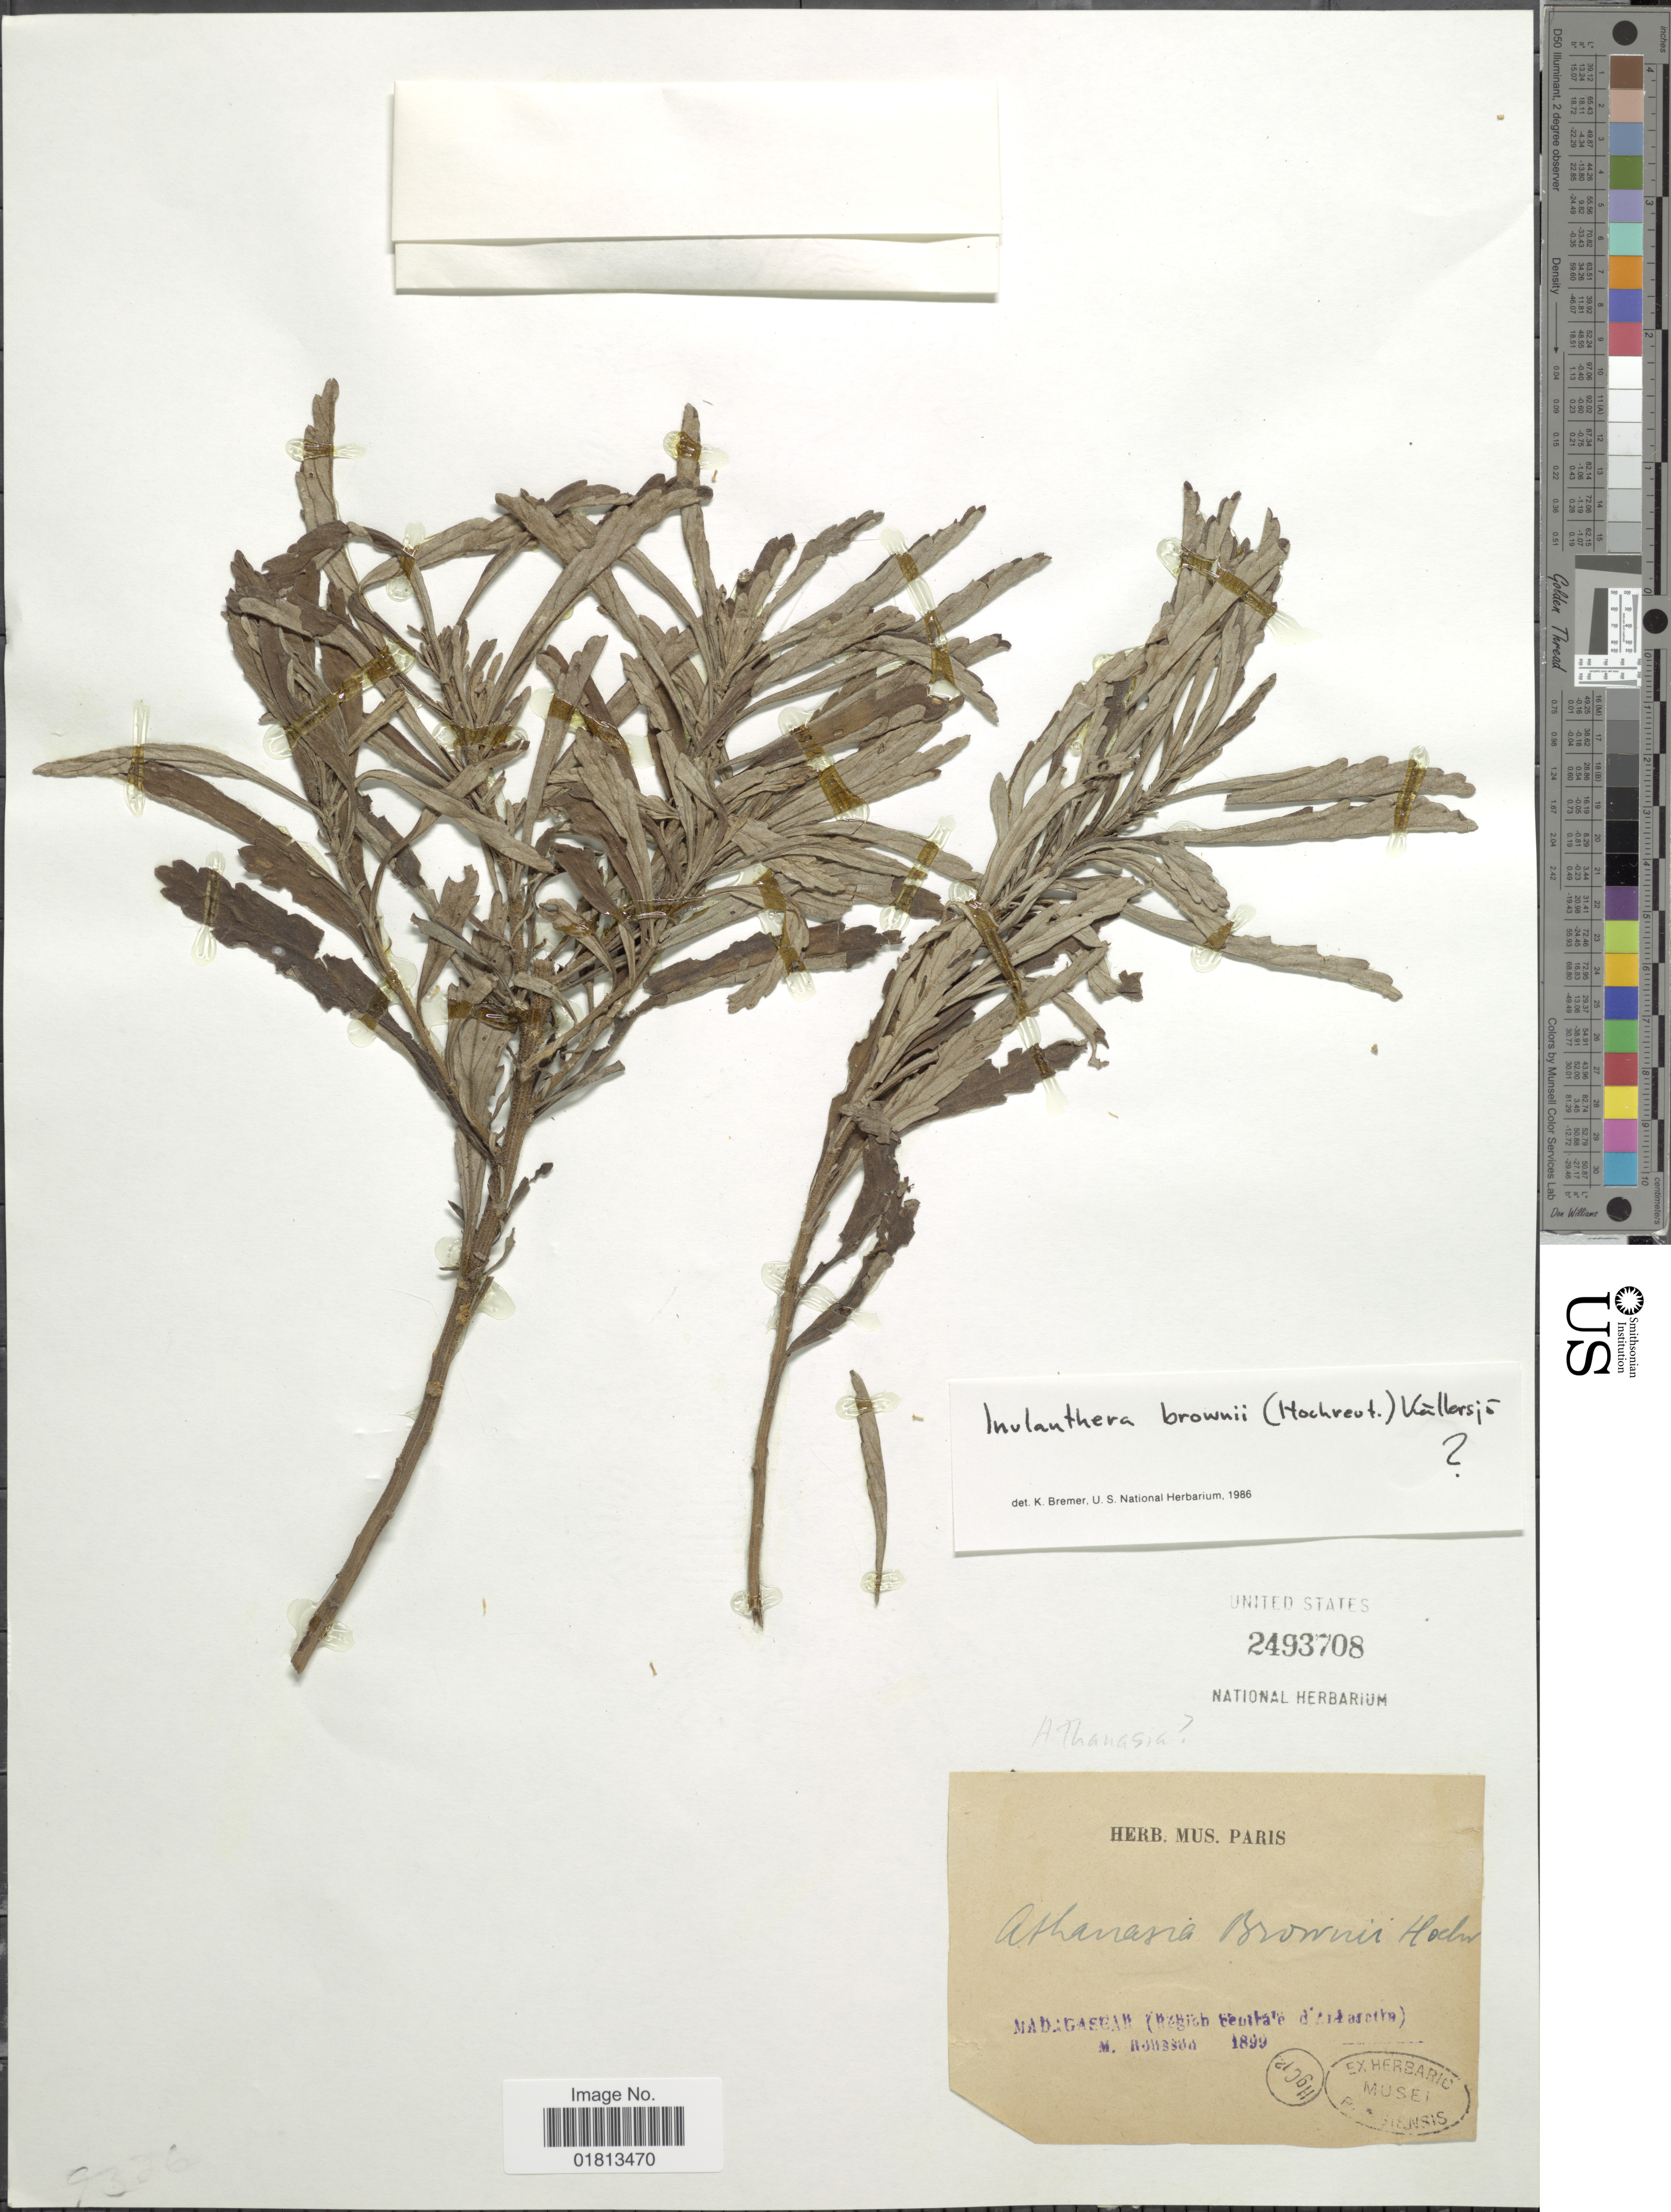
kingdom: Plantae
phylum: Tracheophyta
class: Magnoliopsida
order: Asterales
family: Asteraceae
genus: Inulanthera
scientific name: Inulanthera brownii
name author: (Hochr.) Källersjö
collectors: M. Bouson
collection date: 1899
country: Madagascar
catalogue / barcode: US 2493708